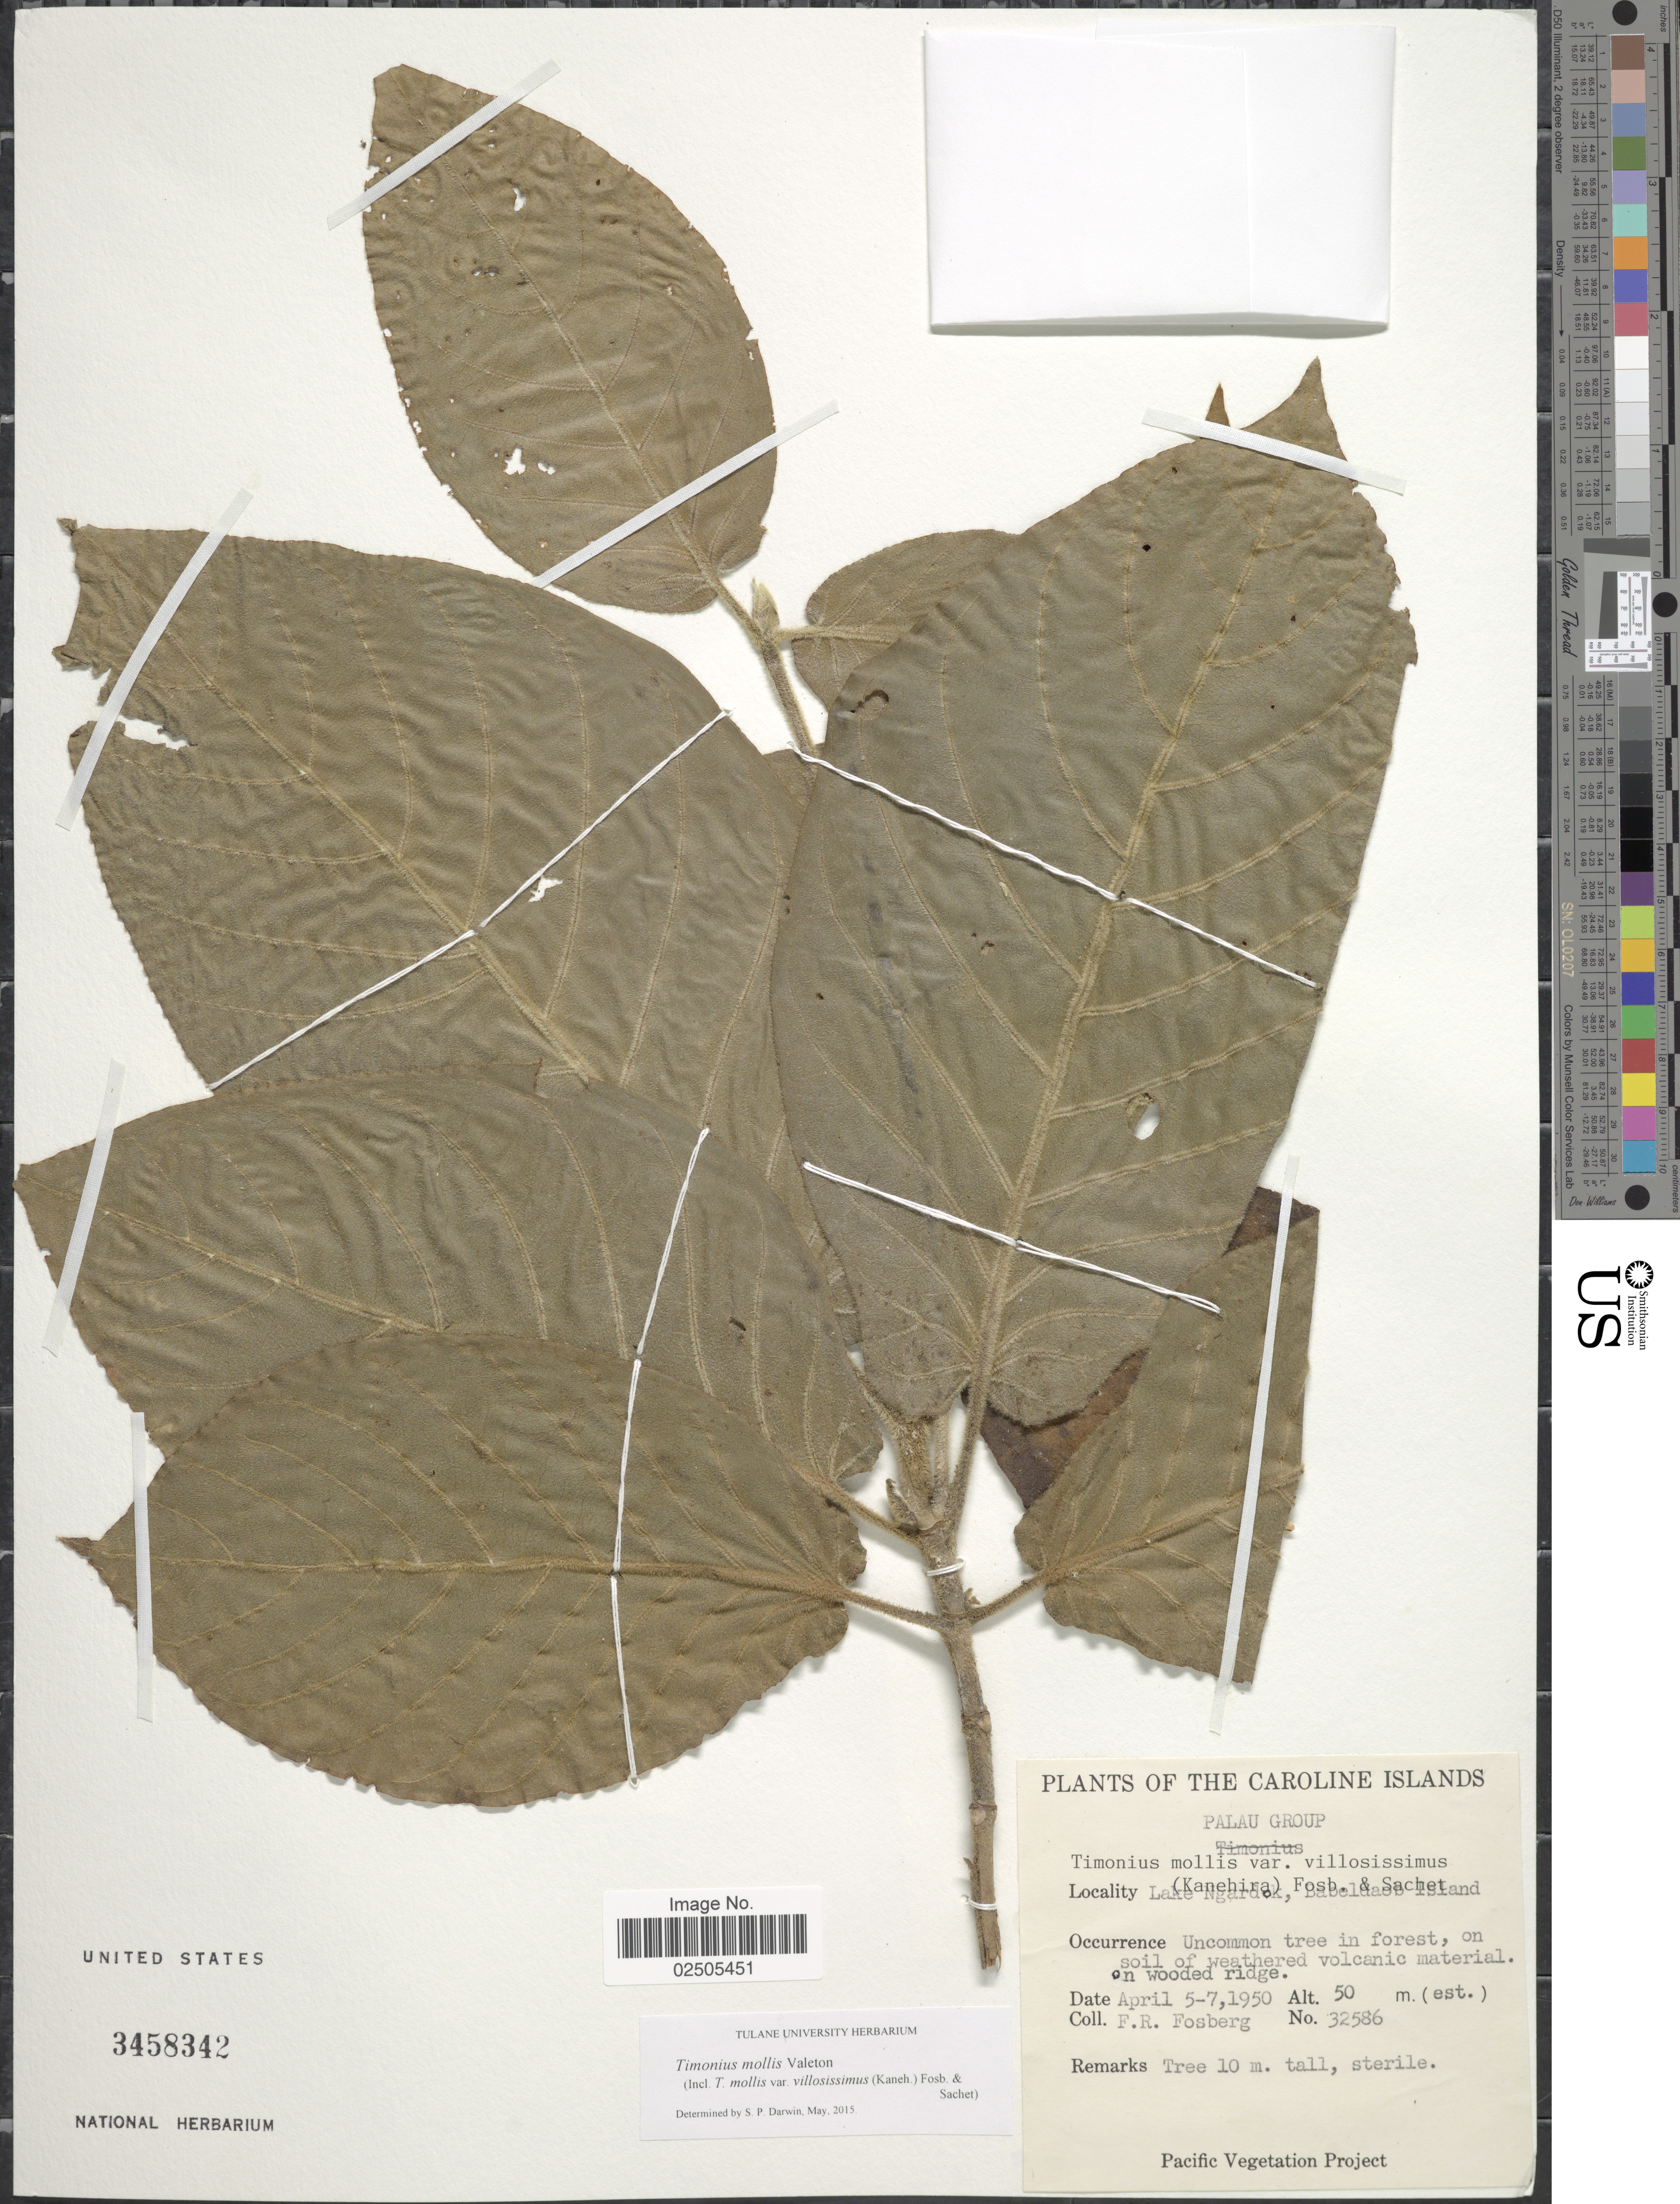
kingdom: Plantae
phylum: Tracheophyta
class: Magnoliopsida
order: Gentianales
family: Rubiaceae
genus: Timonius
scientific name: Timonius mollis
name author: Valeton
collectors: F. R. Fosberg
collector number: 32586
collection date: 1950-04-05/1950-04-07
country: Palau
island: Babeldaob [Babelthuap]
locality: Lake Ngardok, Babeldaob Island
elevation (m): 50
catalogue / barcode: US 3458342